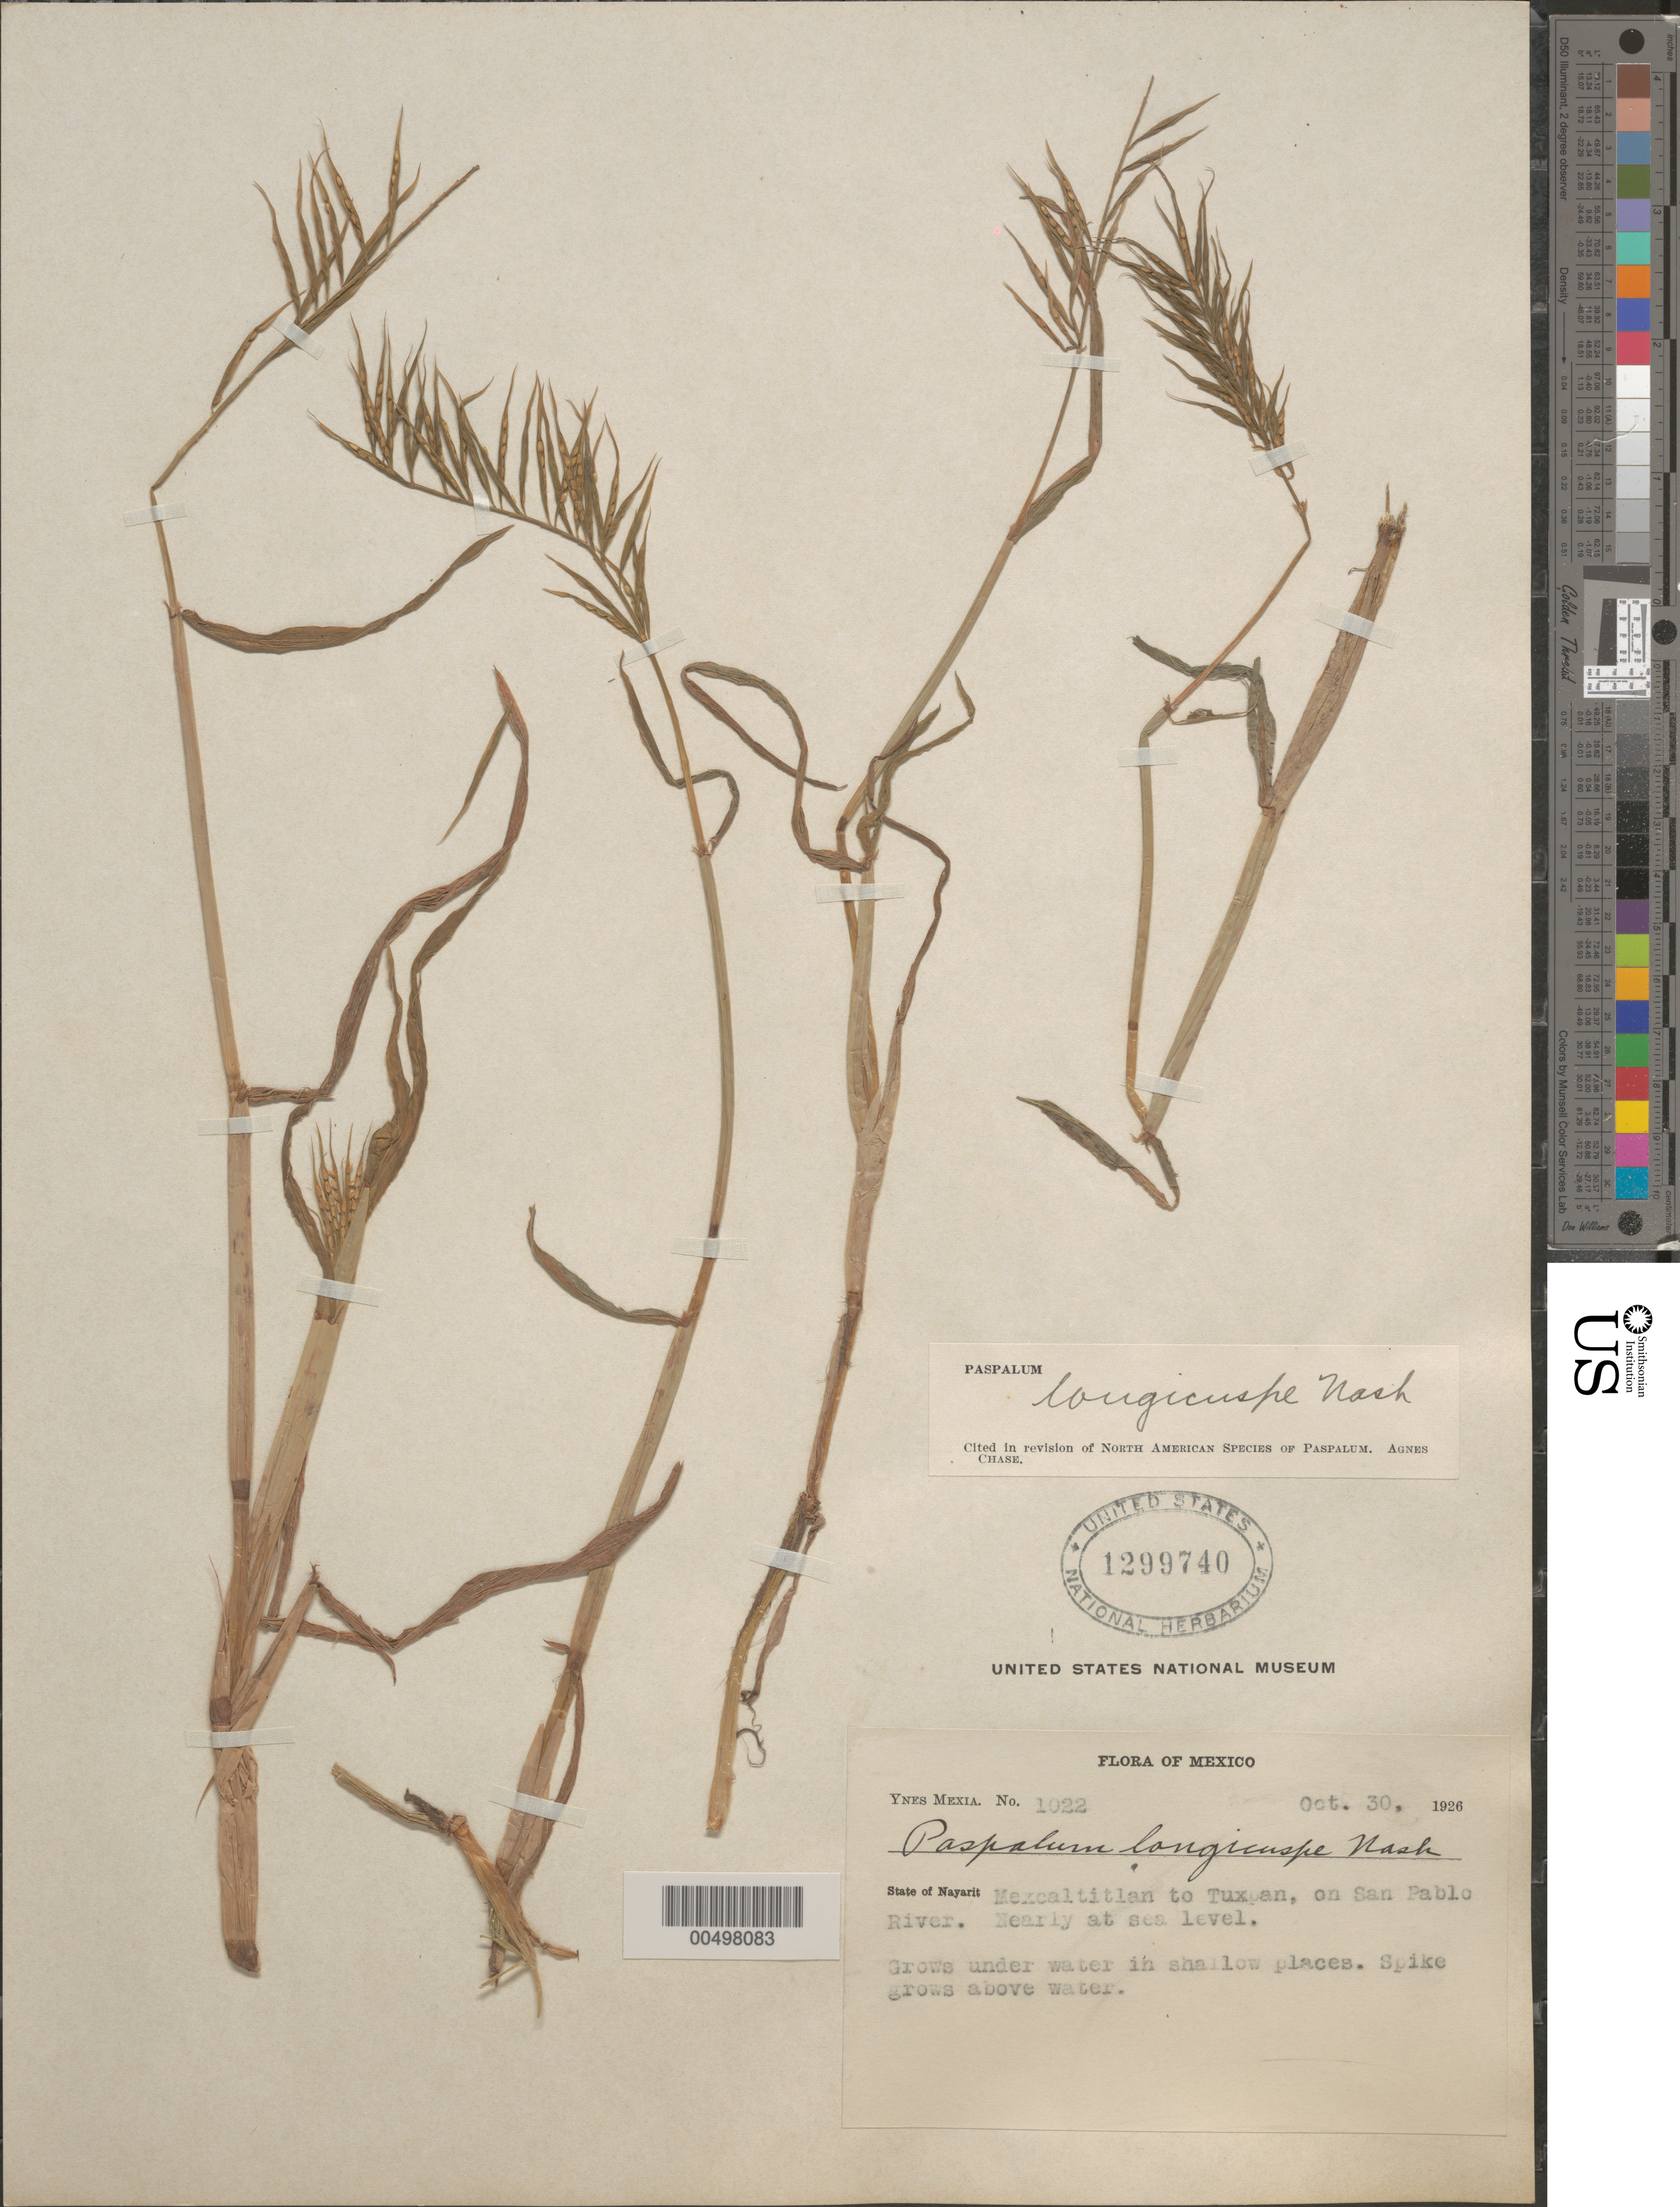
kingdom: Plantae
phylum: Tracheophyta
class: Liliopsida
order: Poales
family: Poaceae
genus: Paspalum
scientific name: Paspalum longicuspe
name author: Nash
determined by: Chase, [M.] Agnes, (US)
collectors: Y. Mexia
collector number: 1022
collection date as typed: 30 Oct 1926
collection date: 1926-10-30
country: Mexico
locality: Mexcaltitlan to Tuxpan, on San Pablo River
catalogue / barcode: US 1299740